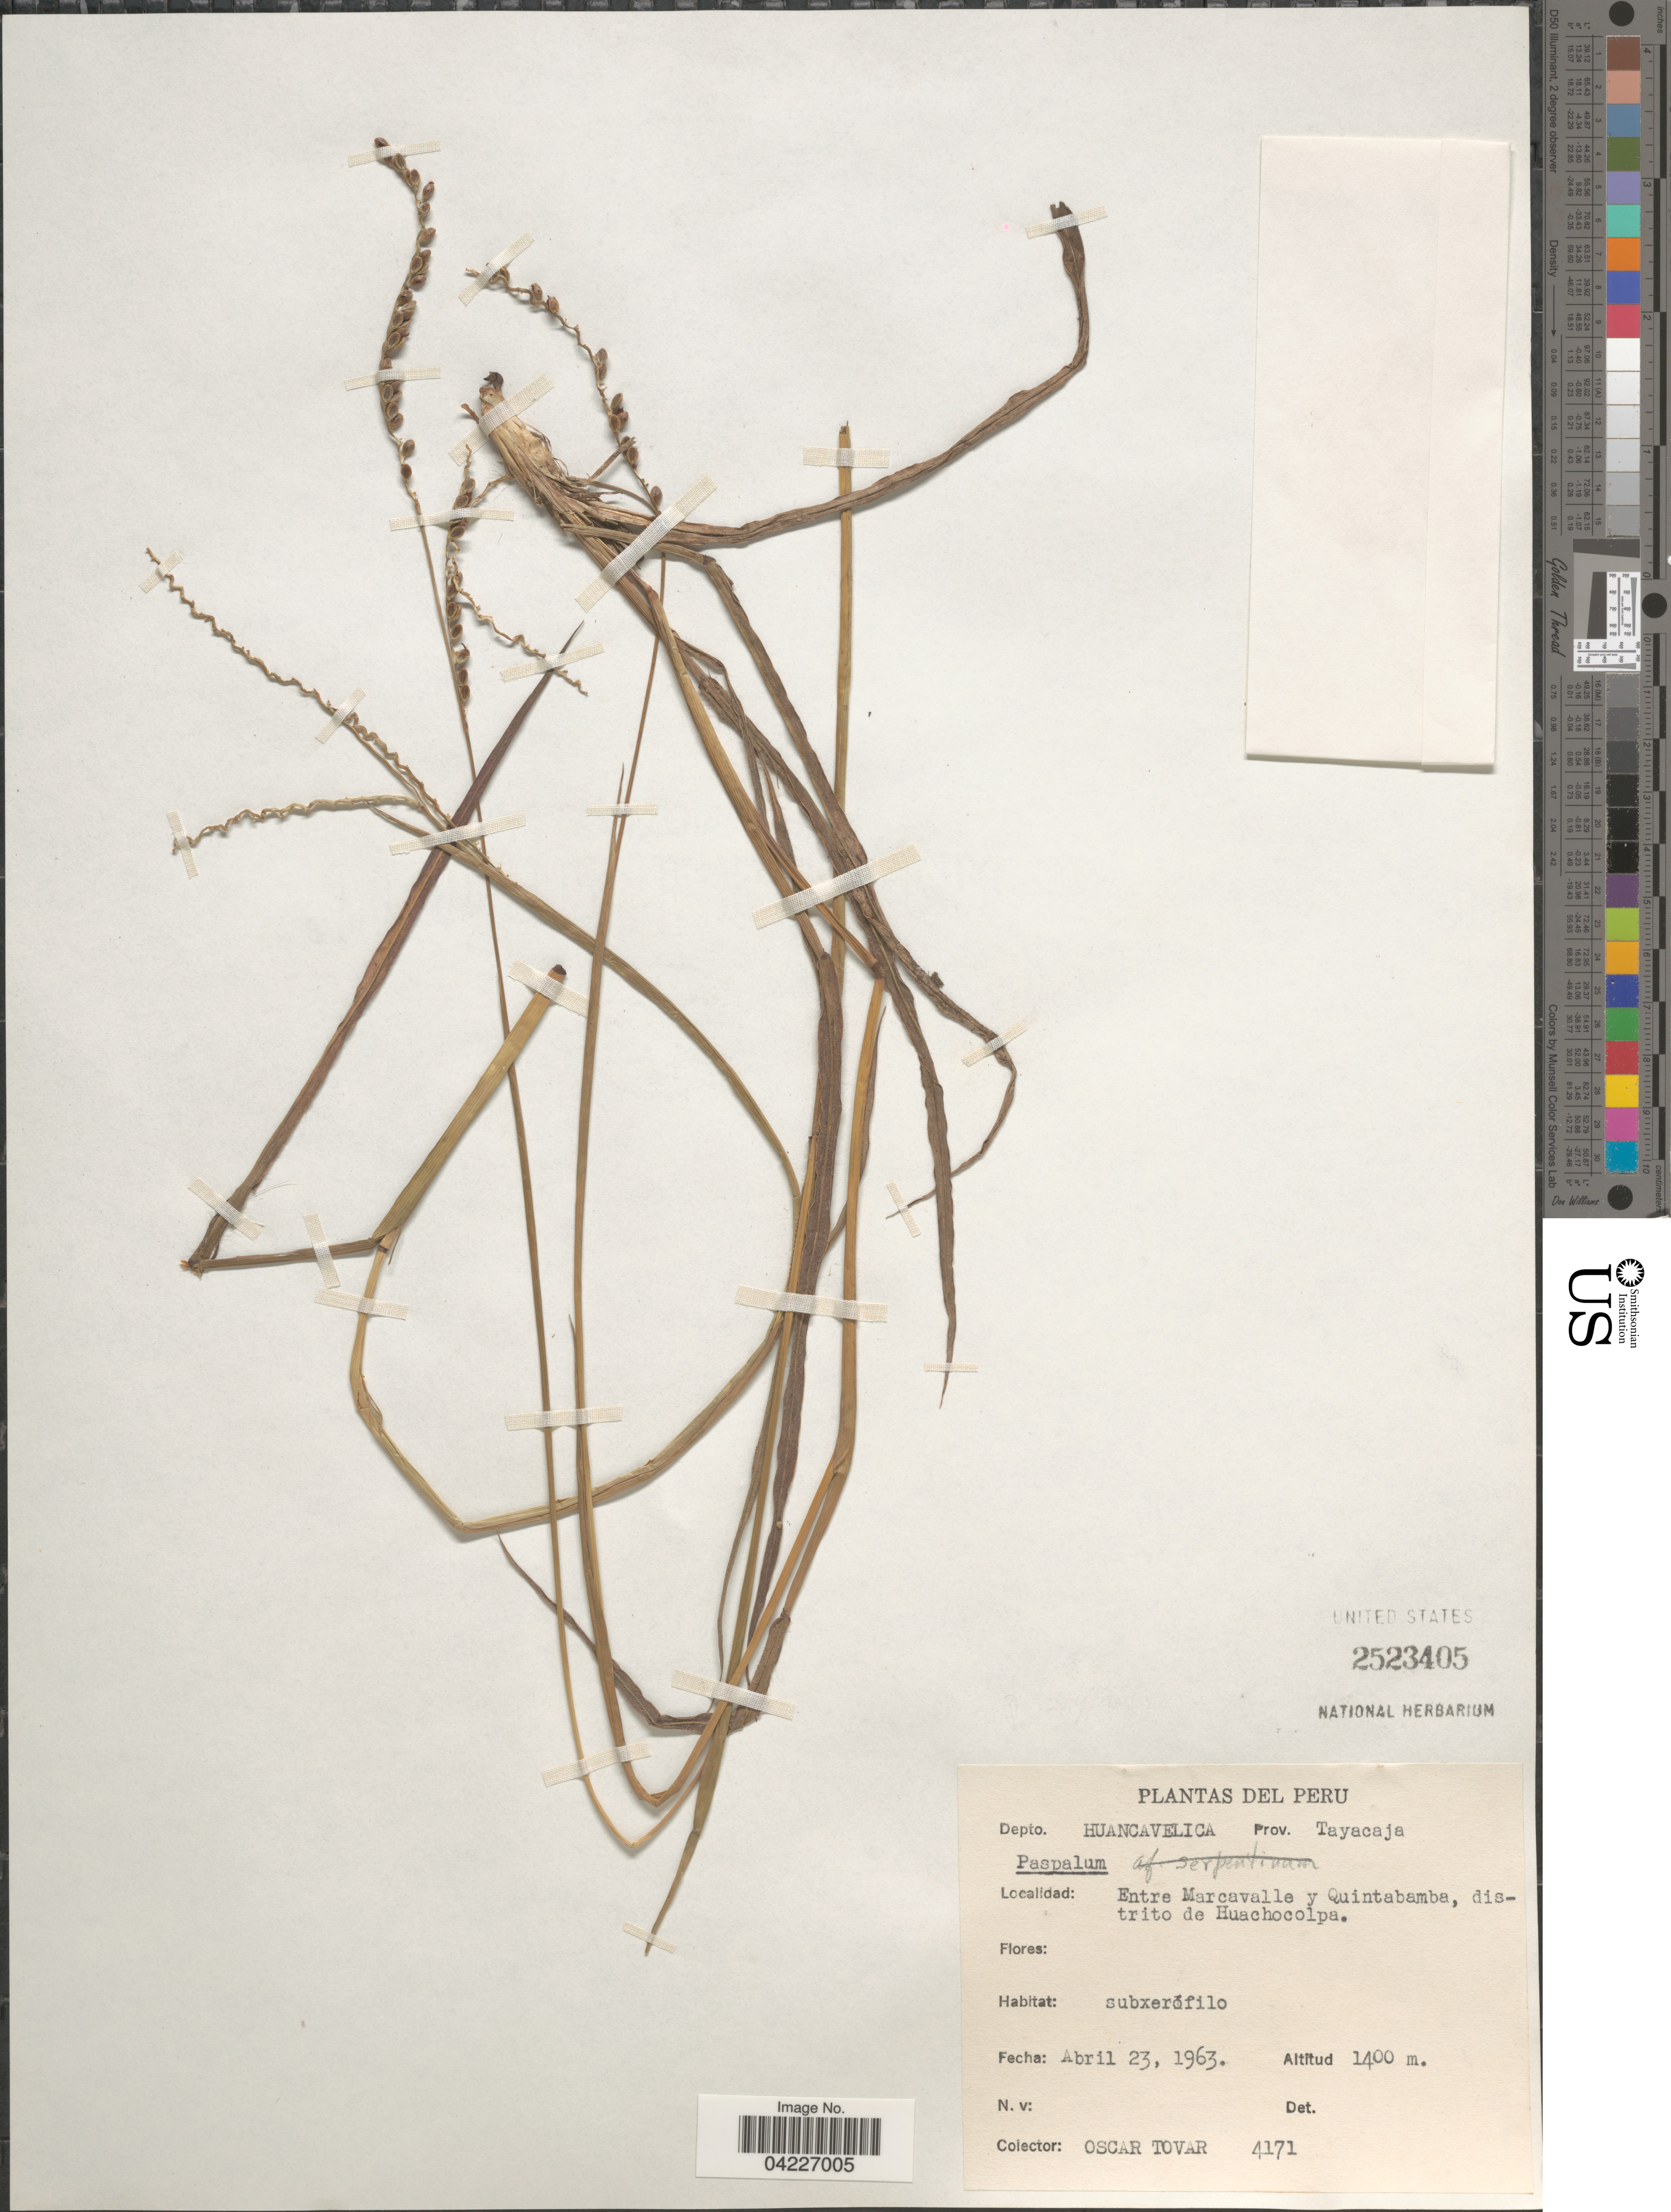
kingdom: Plantae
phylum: Tracheophyta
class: Liliopsida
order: Poales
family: Poaceae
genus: Paspalum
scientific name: Paspalum sp.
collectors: Ó. Tovar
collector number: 4171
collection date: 1963-04-23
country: Peru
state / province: Huancavelica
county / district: Tayacaja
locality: Depto. Huancavelica. Prov. Tayacaja. Entre Marcavalle y Quintambamba, distrito de Huachocolpa.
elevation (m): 1400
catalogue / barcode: US 2523405